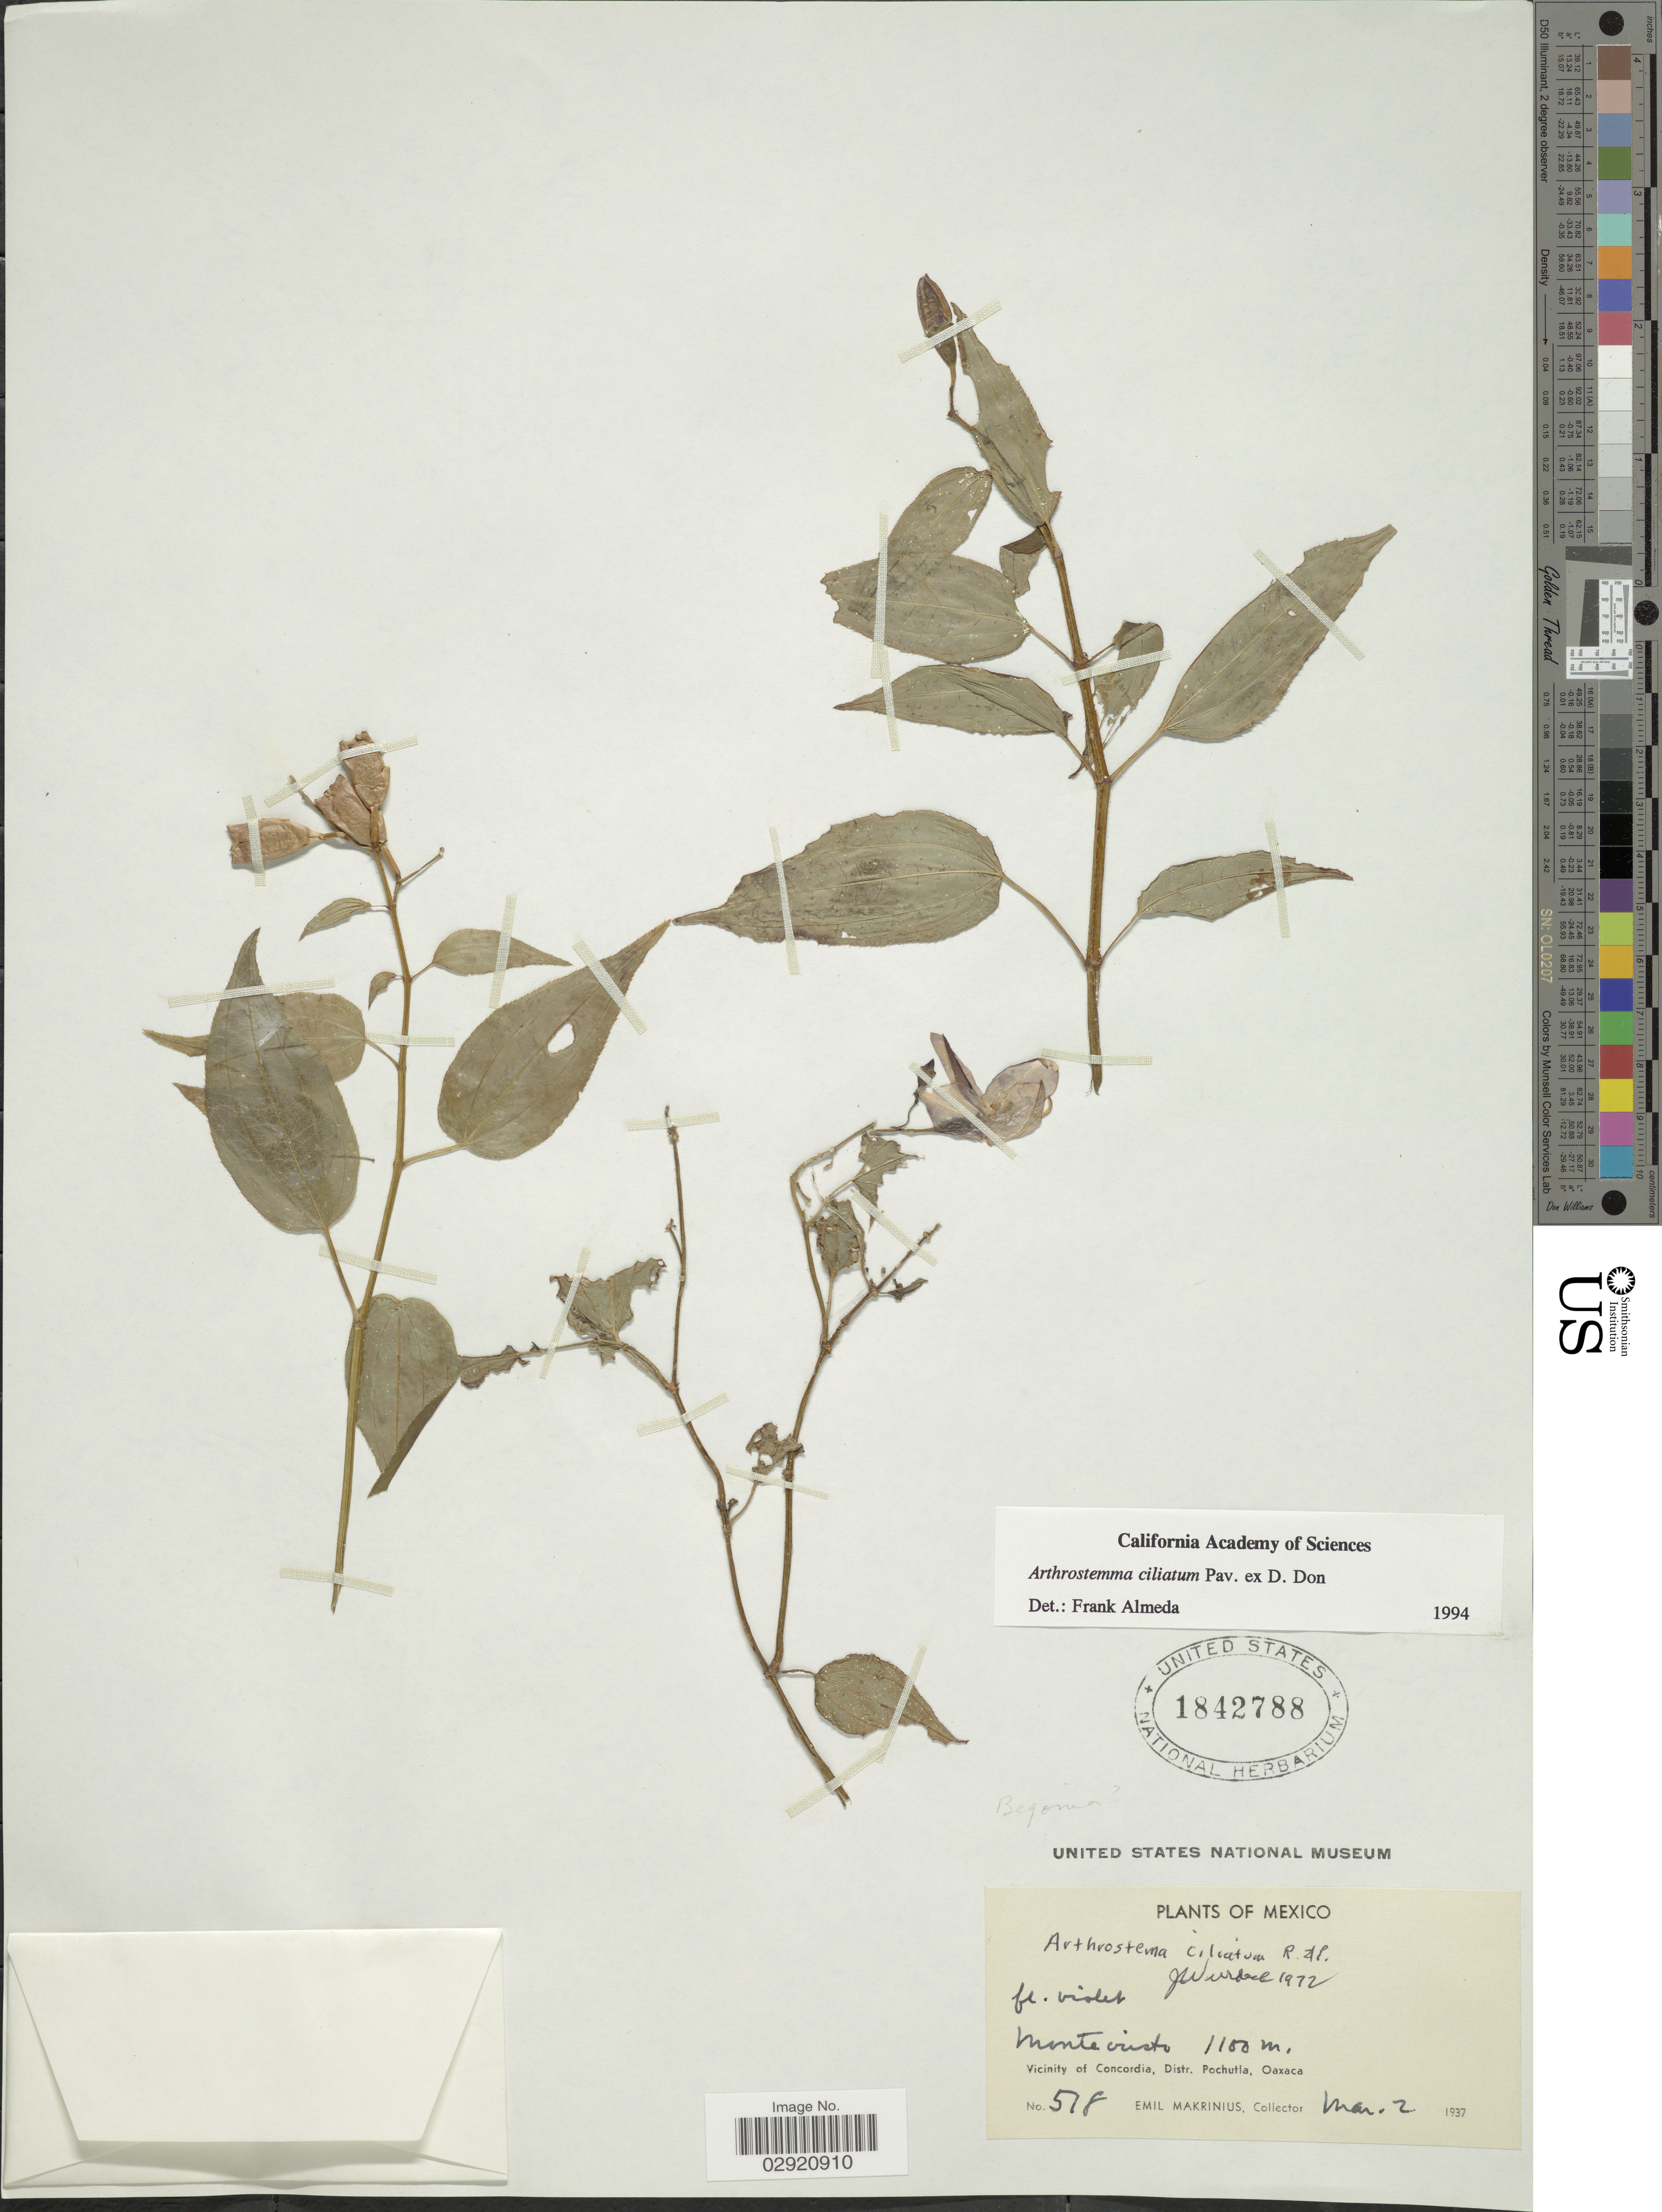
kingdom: Plantae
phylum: Tracheophyta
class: Magnoliopsida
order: Myrtales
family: Melastomataceae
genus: Arthrostemma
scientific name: Arthrostemma ciliatum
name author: Pav. ex D. Don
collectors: E. Makrinus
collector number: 518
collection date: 1937-03-02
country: Mexico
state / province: Oaxaca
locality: Montecristo. Vicinity of Concordia, Distr. Pochutla.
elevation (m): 1100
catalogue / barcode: US 1842788